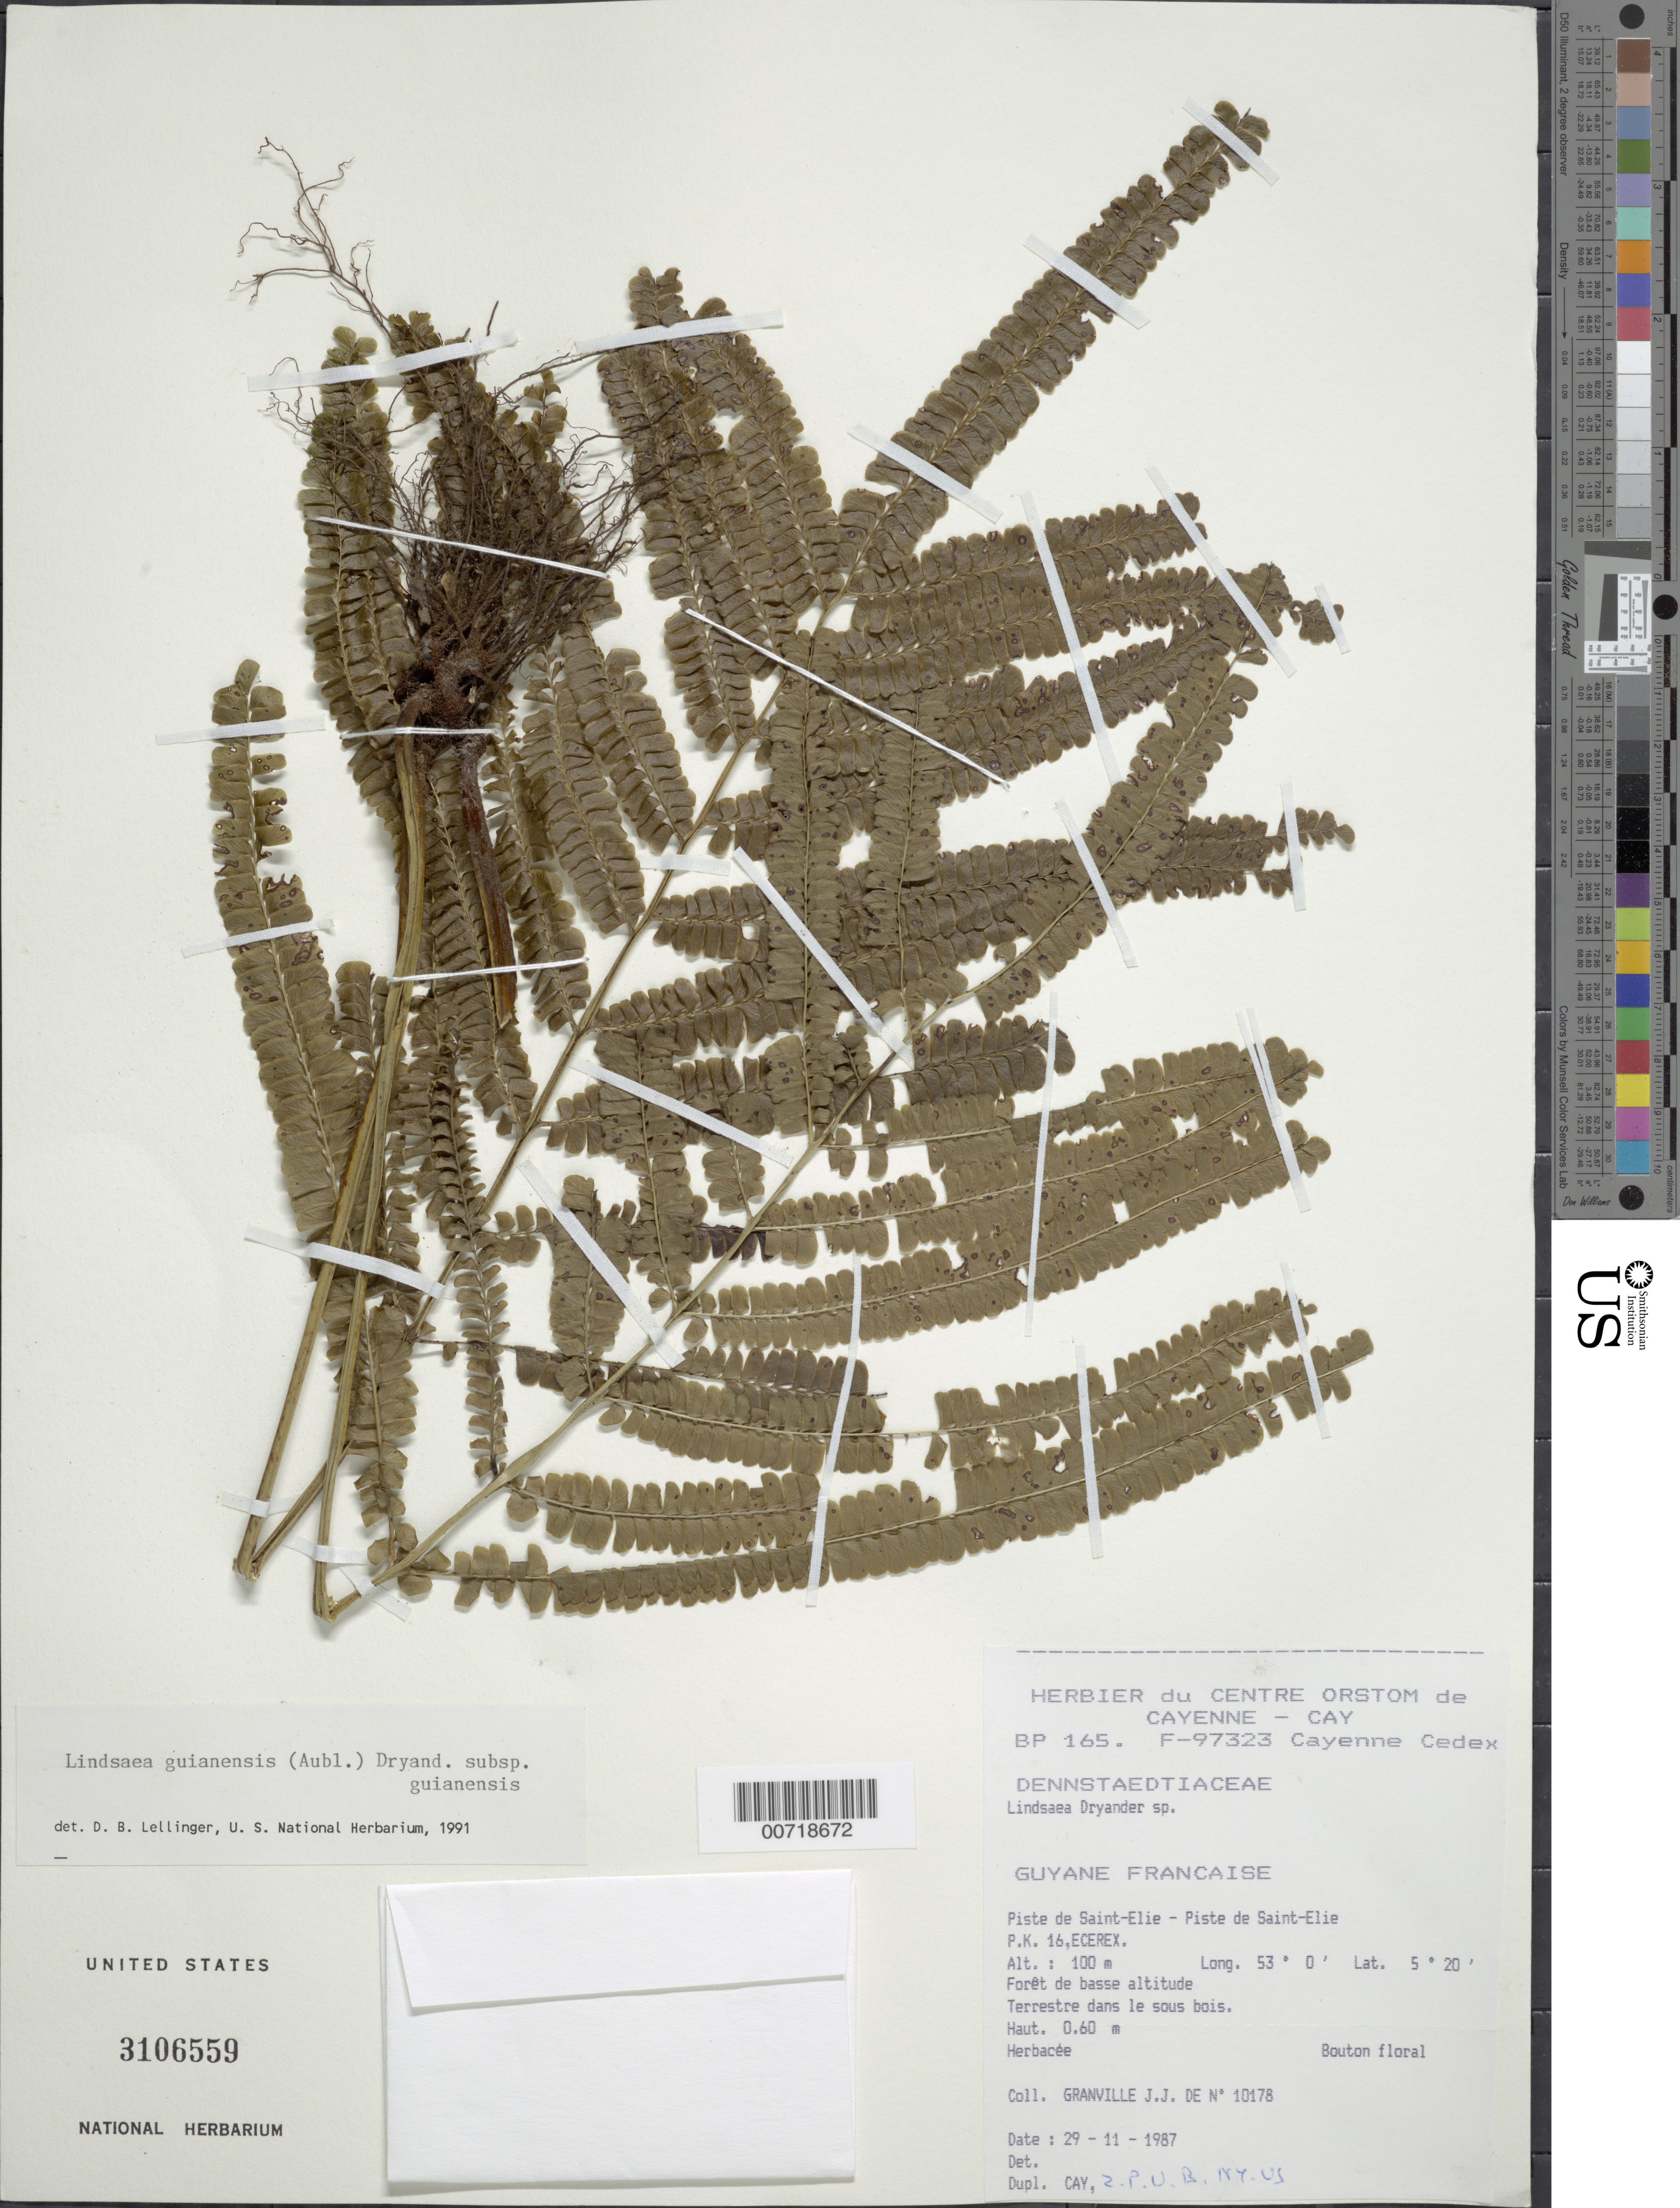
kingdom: Plantae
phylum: Tracheophyta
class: Polypodiopsida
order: Polypodiales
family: Lindsaeaceae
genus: Lindsaea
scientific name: Lindsaea guianensis subsp. guianensis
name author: (Aubl.) Dryand.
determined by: Lellinger, David B., (BOT), Smithsonian Institution - National Museum of Natural History (UNITED STATES)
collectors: J.-J. de Granville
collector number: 10178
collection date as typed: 29-Nov-87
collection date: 1987-11-29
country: French Guiana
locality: Piste de Saint-Elie, PK. 16, ECERX.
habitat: Low forest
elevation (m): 100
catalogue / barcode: US 3106559